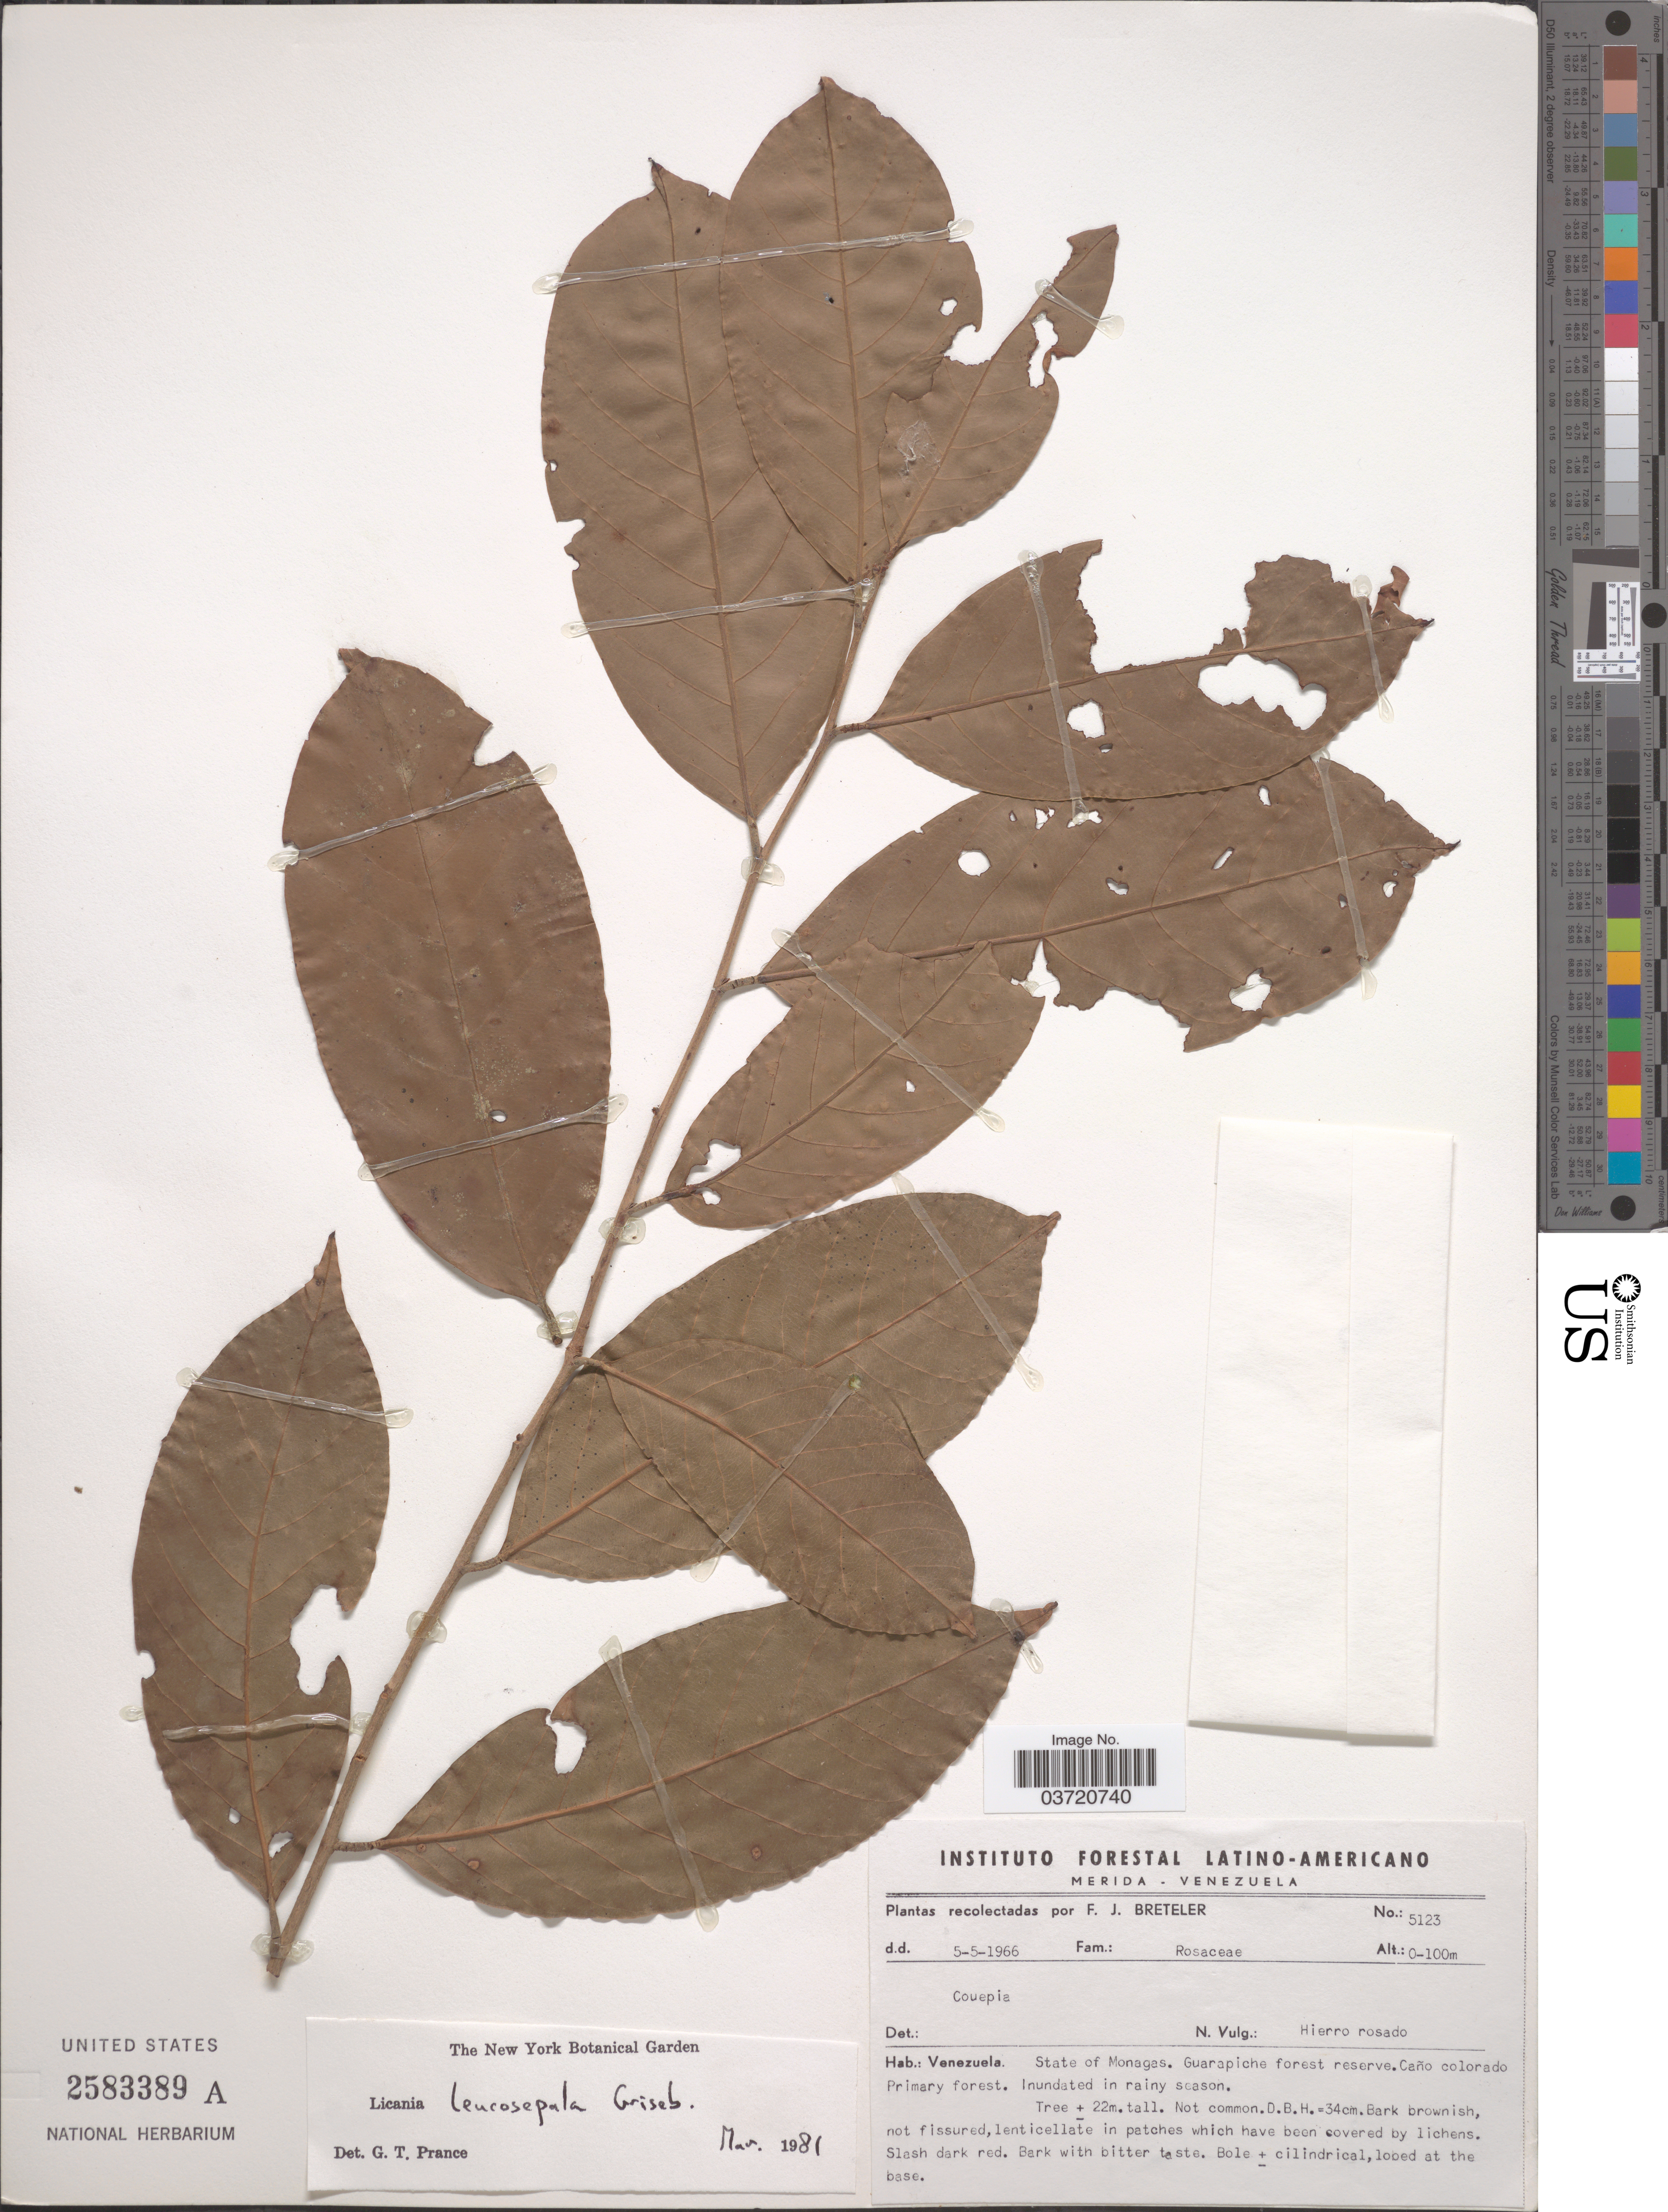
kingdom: Plantae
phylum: Tracheophyta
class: Magnoliopsida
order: Malpighiales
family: Chrysobalanaceae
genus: Moquilea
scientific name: Moquilea leucosepala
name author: (Griseb.) R.O. Williams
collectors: F. J. Breteler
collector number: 5123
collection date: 1966-05-05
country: Venezuela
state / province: Monagas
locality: Guarapiche forest reserve. Caño colorado Primary forest.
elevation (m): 0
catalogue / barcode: US 2583389A